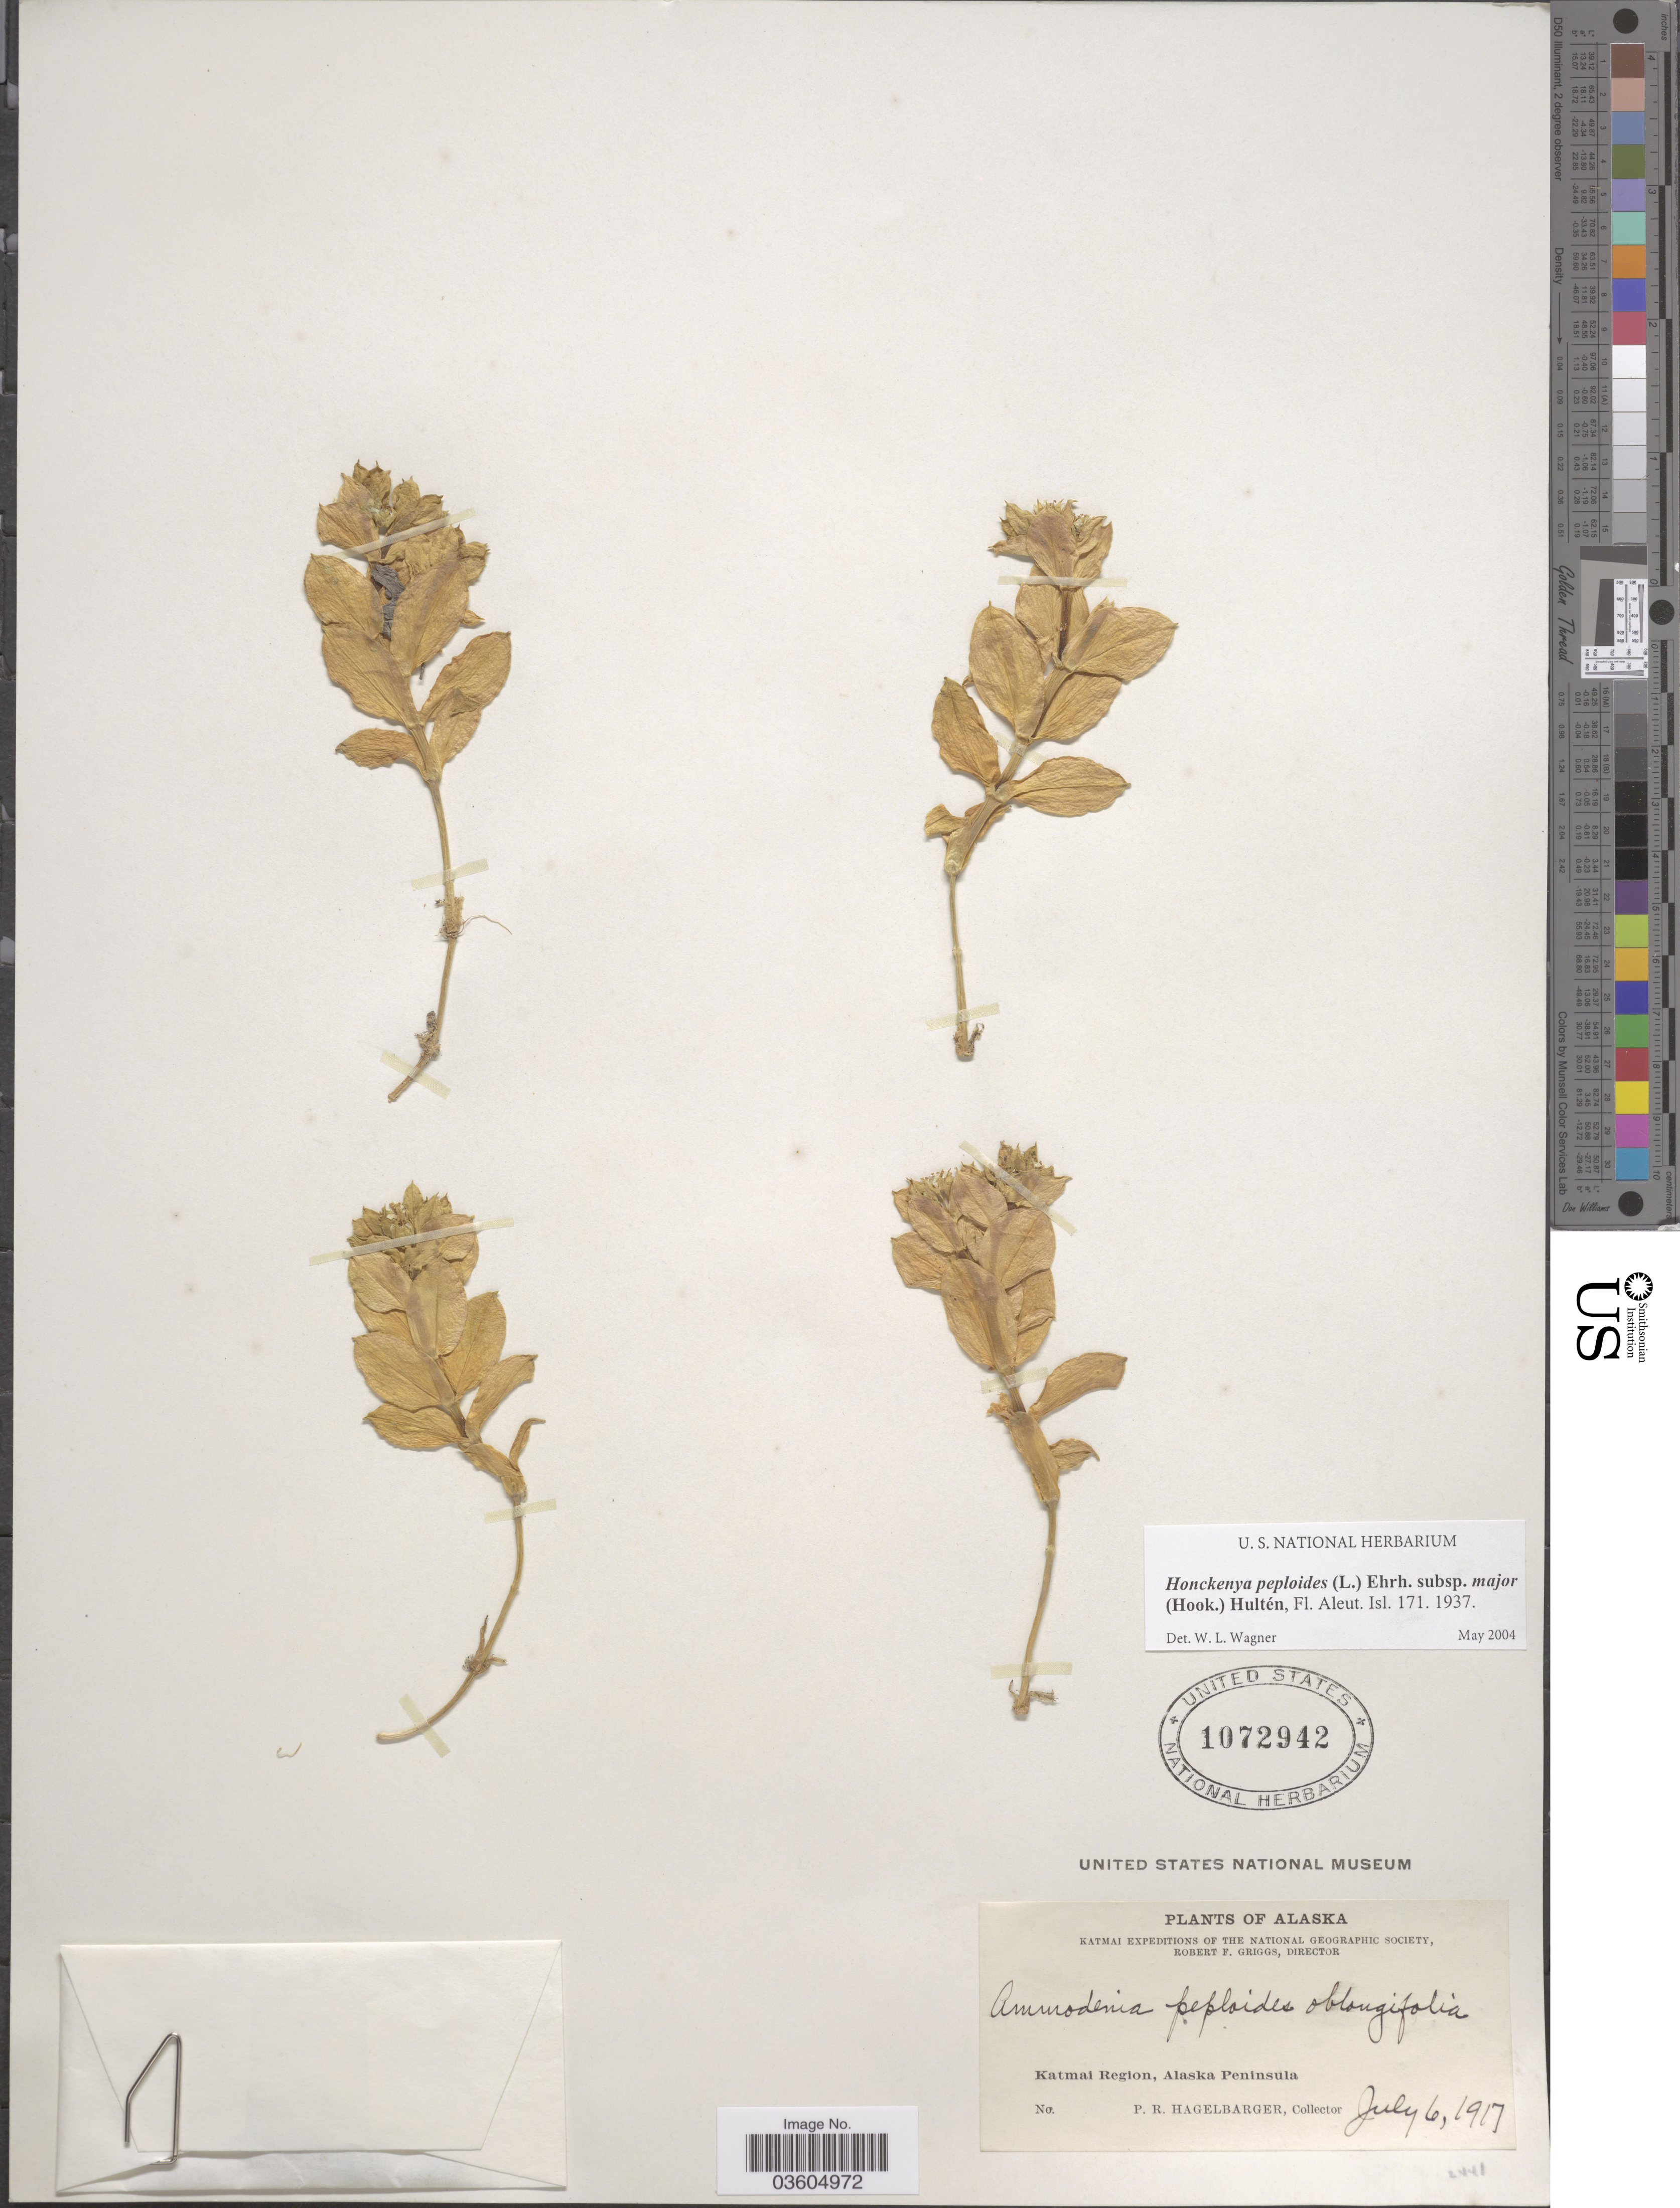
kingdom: Plantae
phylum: Tracheophyta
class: Magnoliopsida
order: Caryophyllales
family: Caryophyllaceae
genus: Honckenya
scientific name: Honckenya peploides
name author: (L.) Ehrh.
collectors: P. Hagelbarger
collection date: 1917-07-06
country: United States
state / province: Alaska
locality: Katmai Region, Alaska Peninsula.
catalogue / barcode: US 1072942